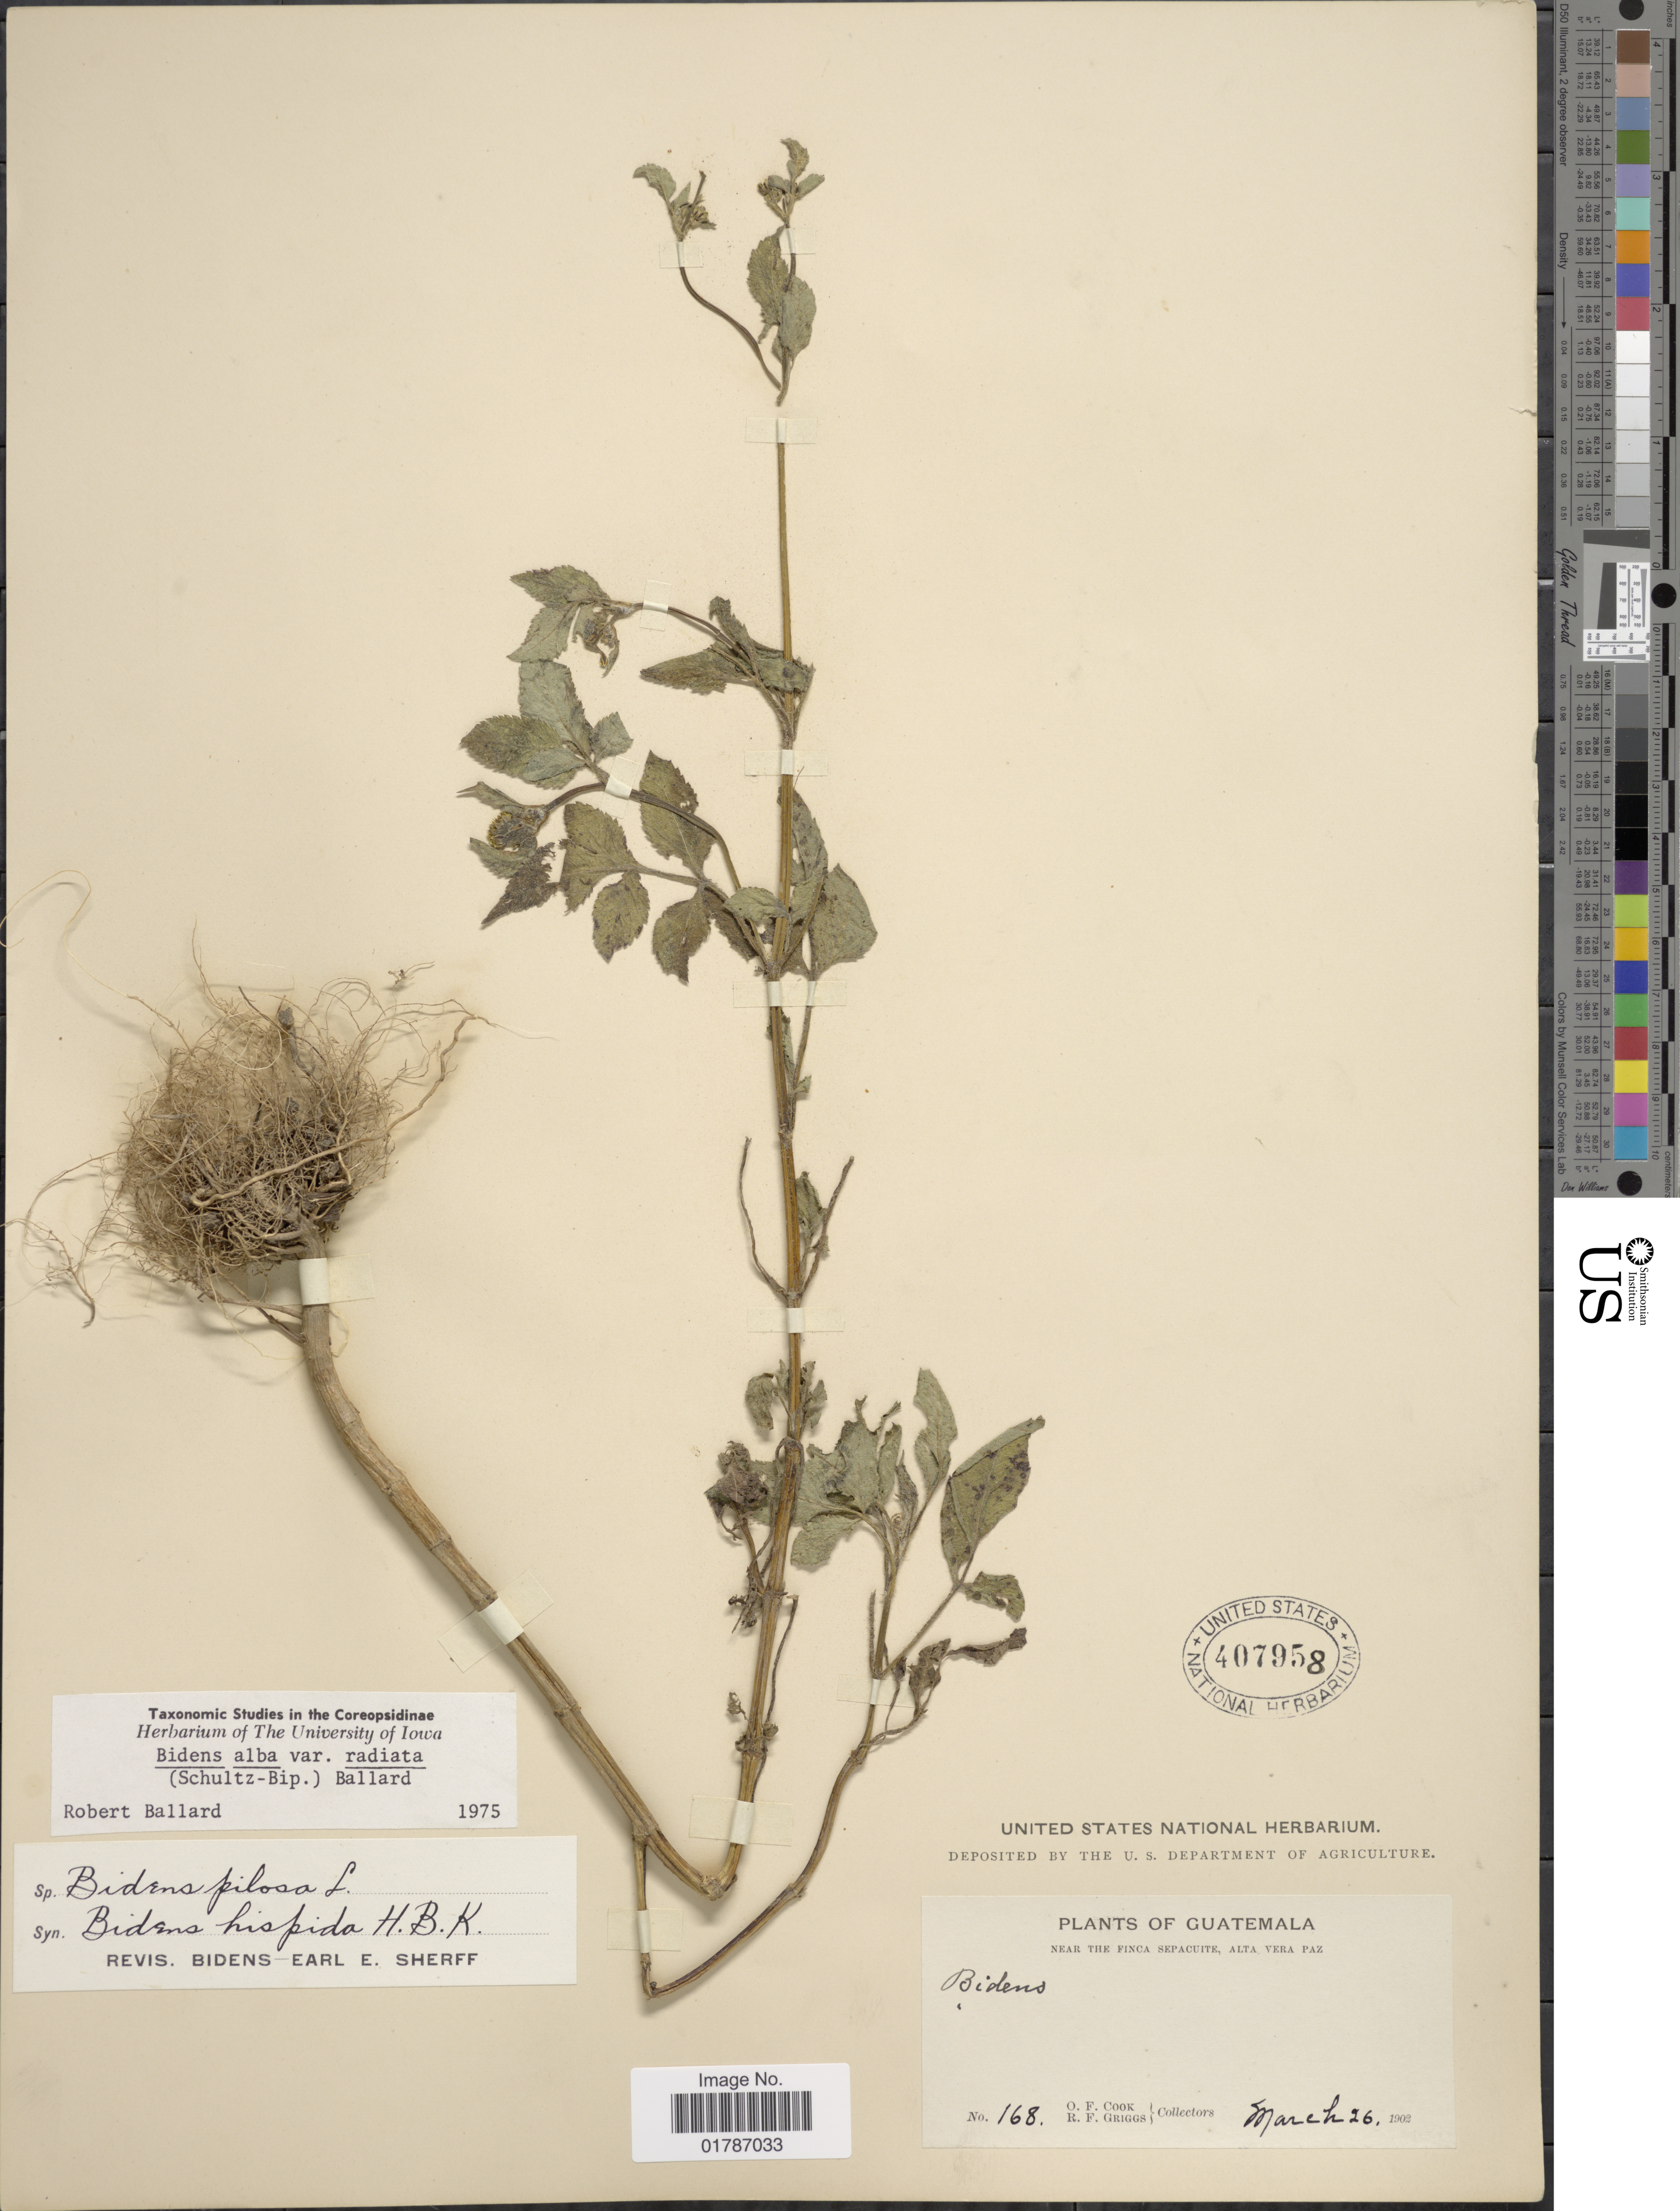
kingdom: Plantae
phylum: Tracheophyta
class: Magnoliopsida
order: Asterales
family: Asteraceae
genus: Bidens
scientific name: Bidens alba var. radiata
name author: (Sch. Bip.) R.E. Ballard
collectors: O. F. Cook & R. F. Griggs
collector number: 168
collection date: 1902-03-26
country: Guatemala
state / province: Alta Verapaz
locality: Near The Finca Sepacuite, Alta Vera Paz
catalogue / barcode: US 407958